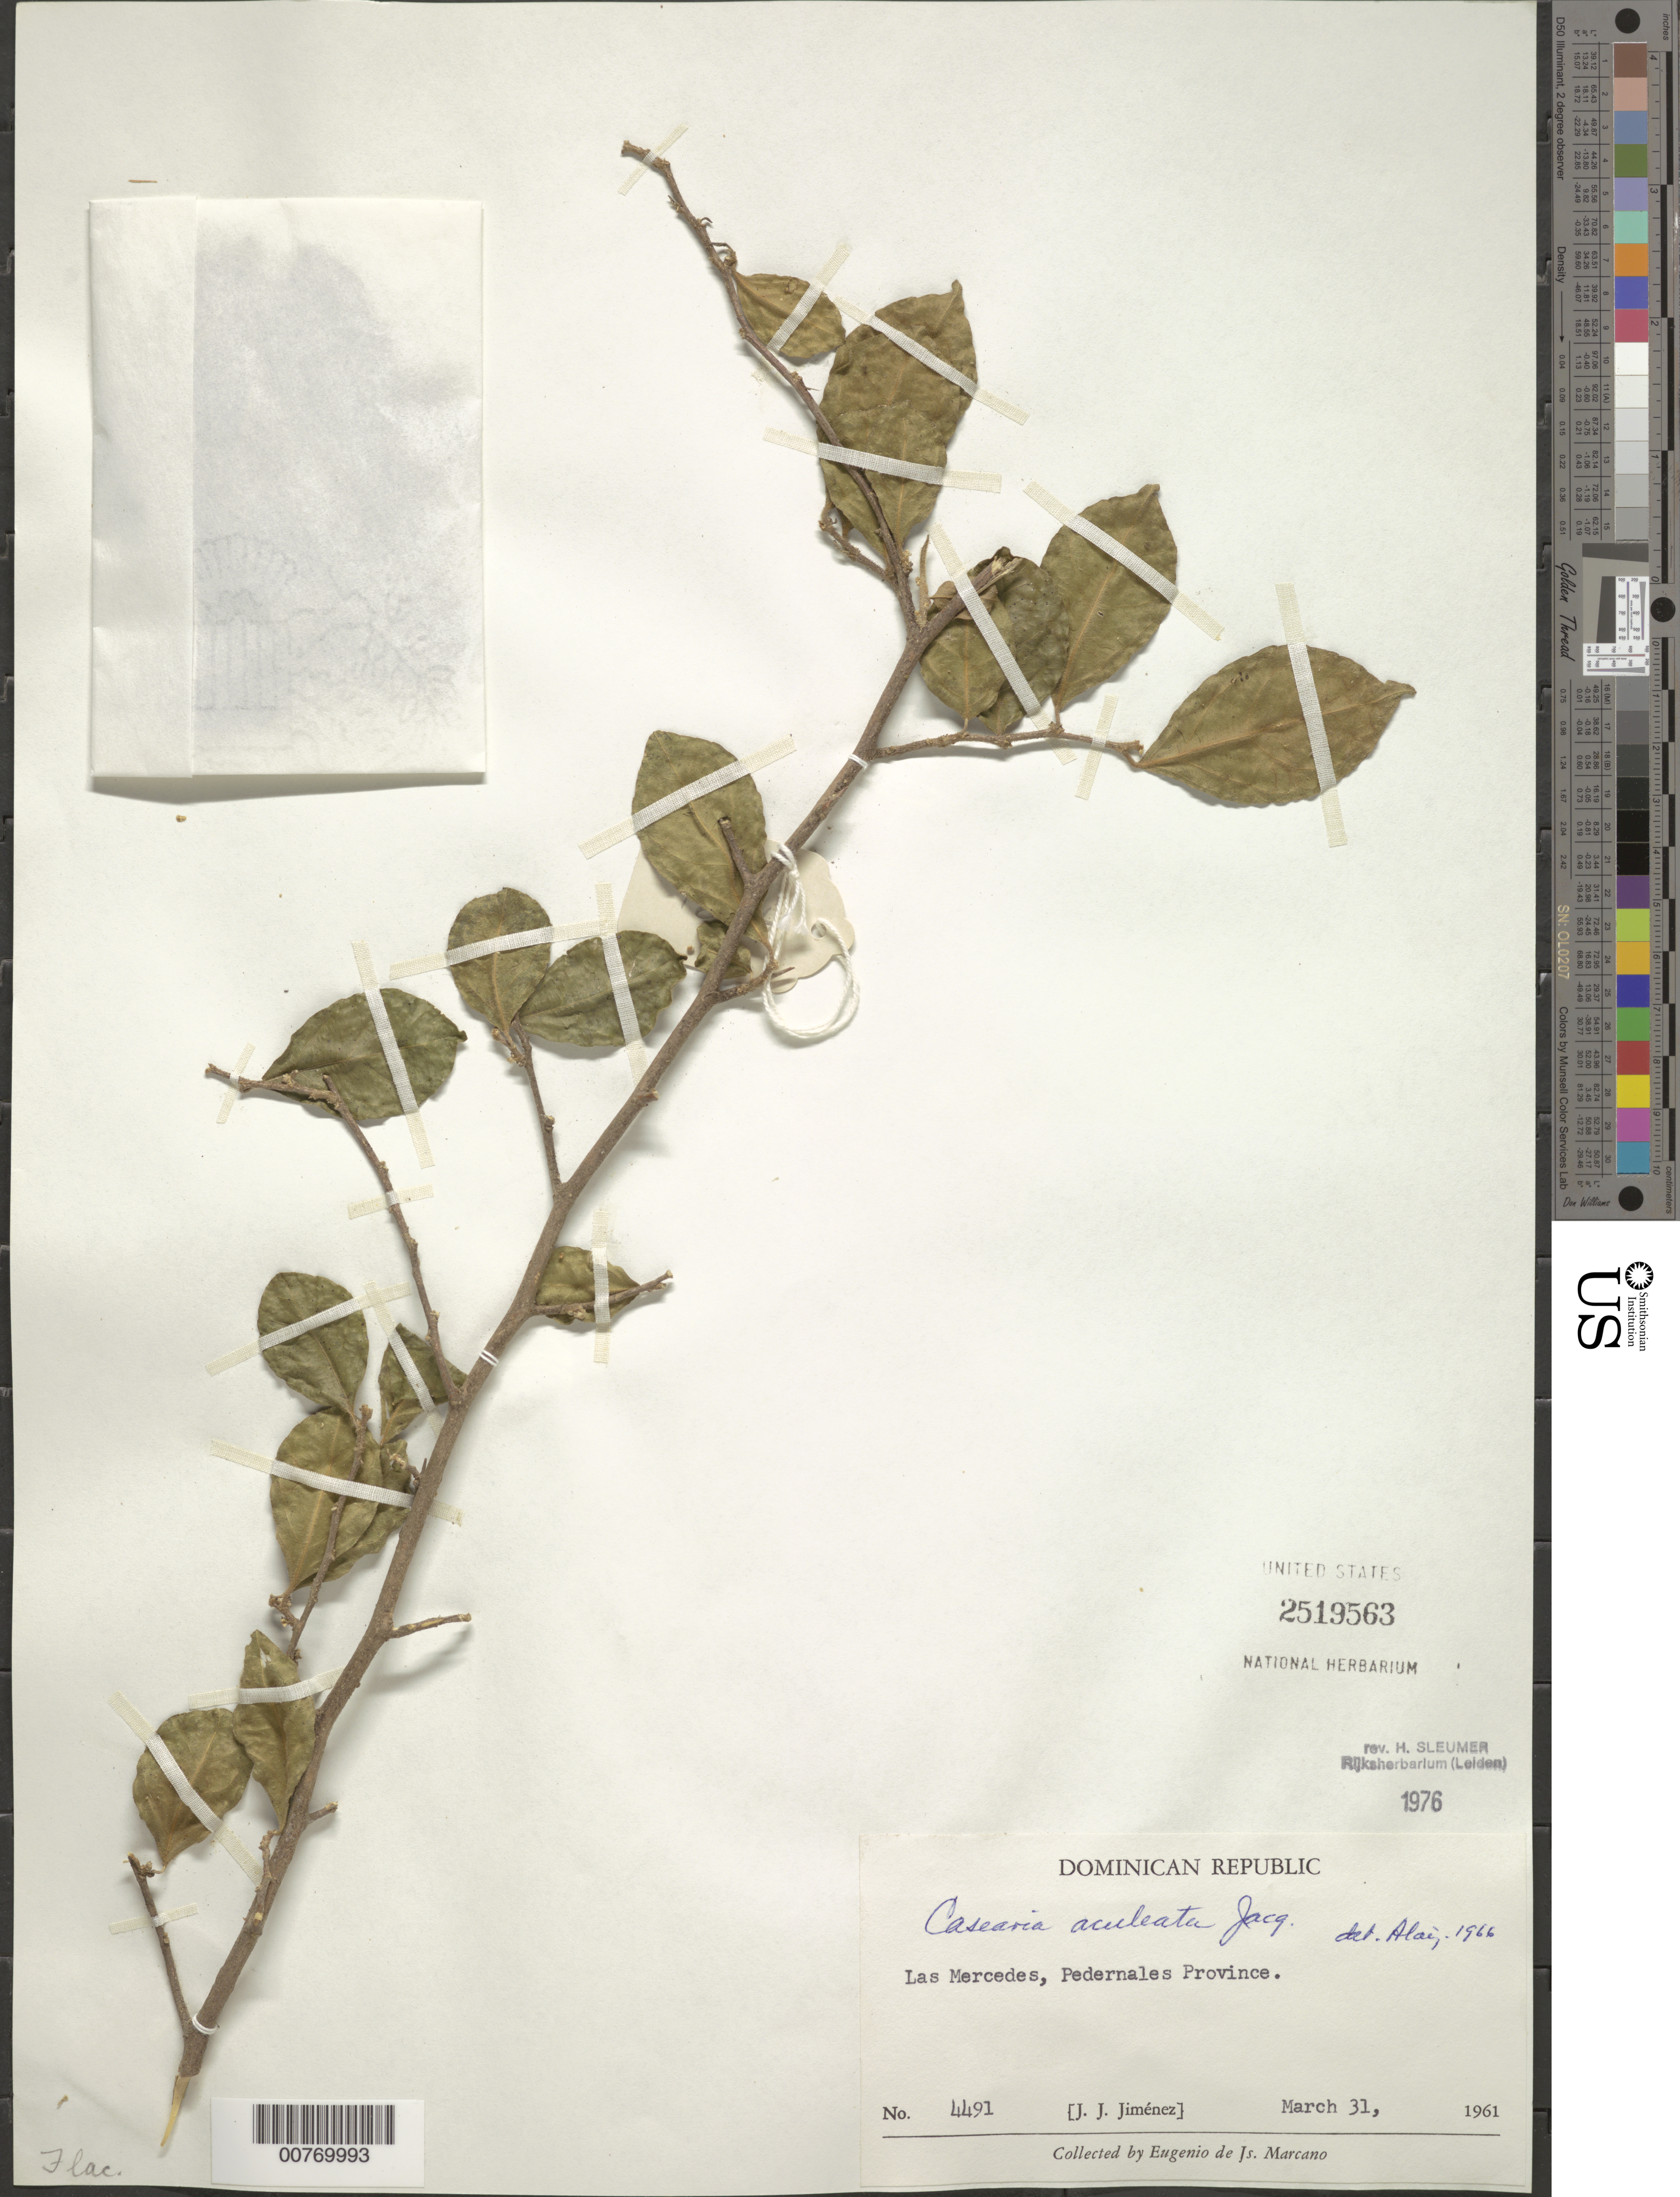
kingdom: Plantae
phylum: Tracheophyta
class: Magnoliopsida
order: Malpighiales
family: Salicaceae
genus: Casearia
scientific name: Casearia aculeata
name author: Jacq.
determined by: Sleumer, H. O.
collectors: J. J. Jiménez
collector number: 4491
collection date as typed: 31 Mar 1961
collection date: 1961-03-31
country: Dominican Republic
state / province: Pedernales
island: Hispaniola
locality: Las Mercedes.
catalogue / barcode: US 2519563